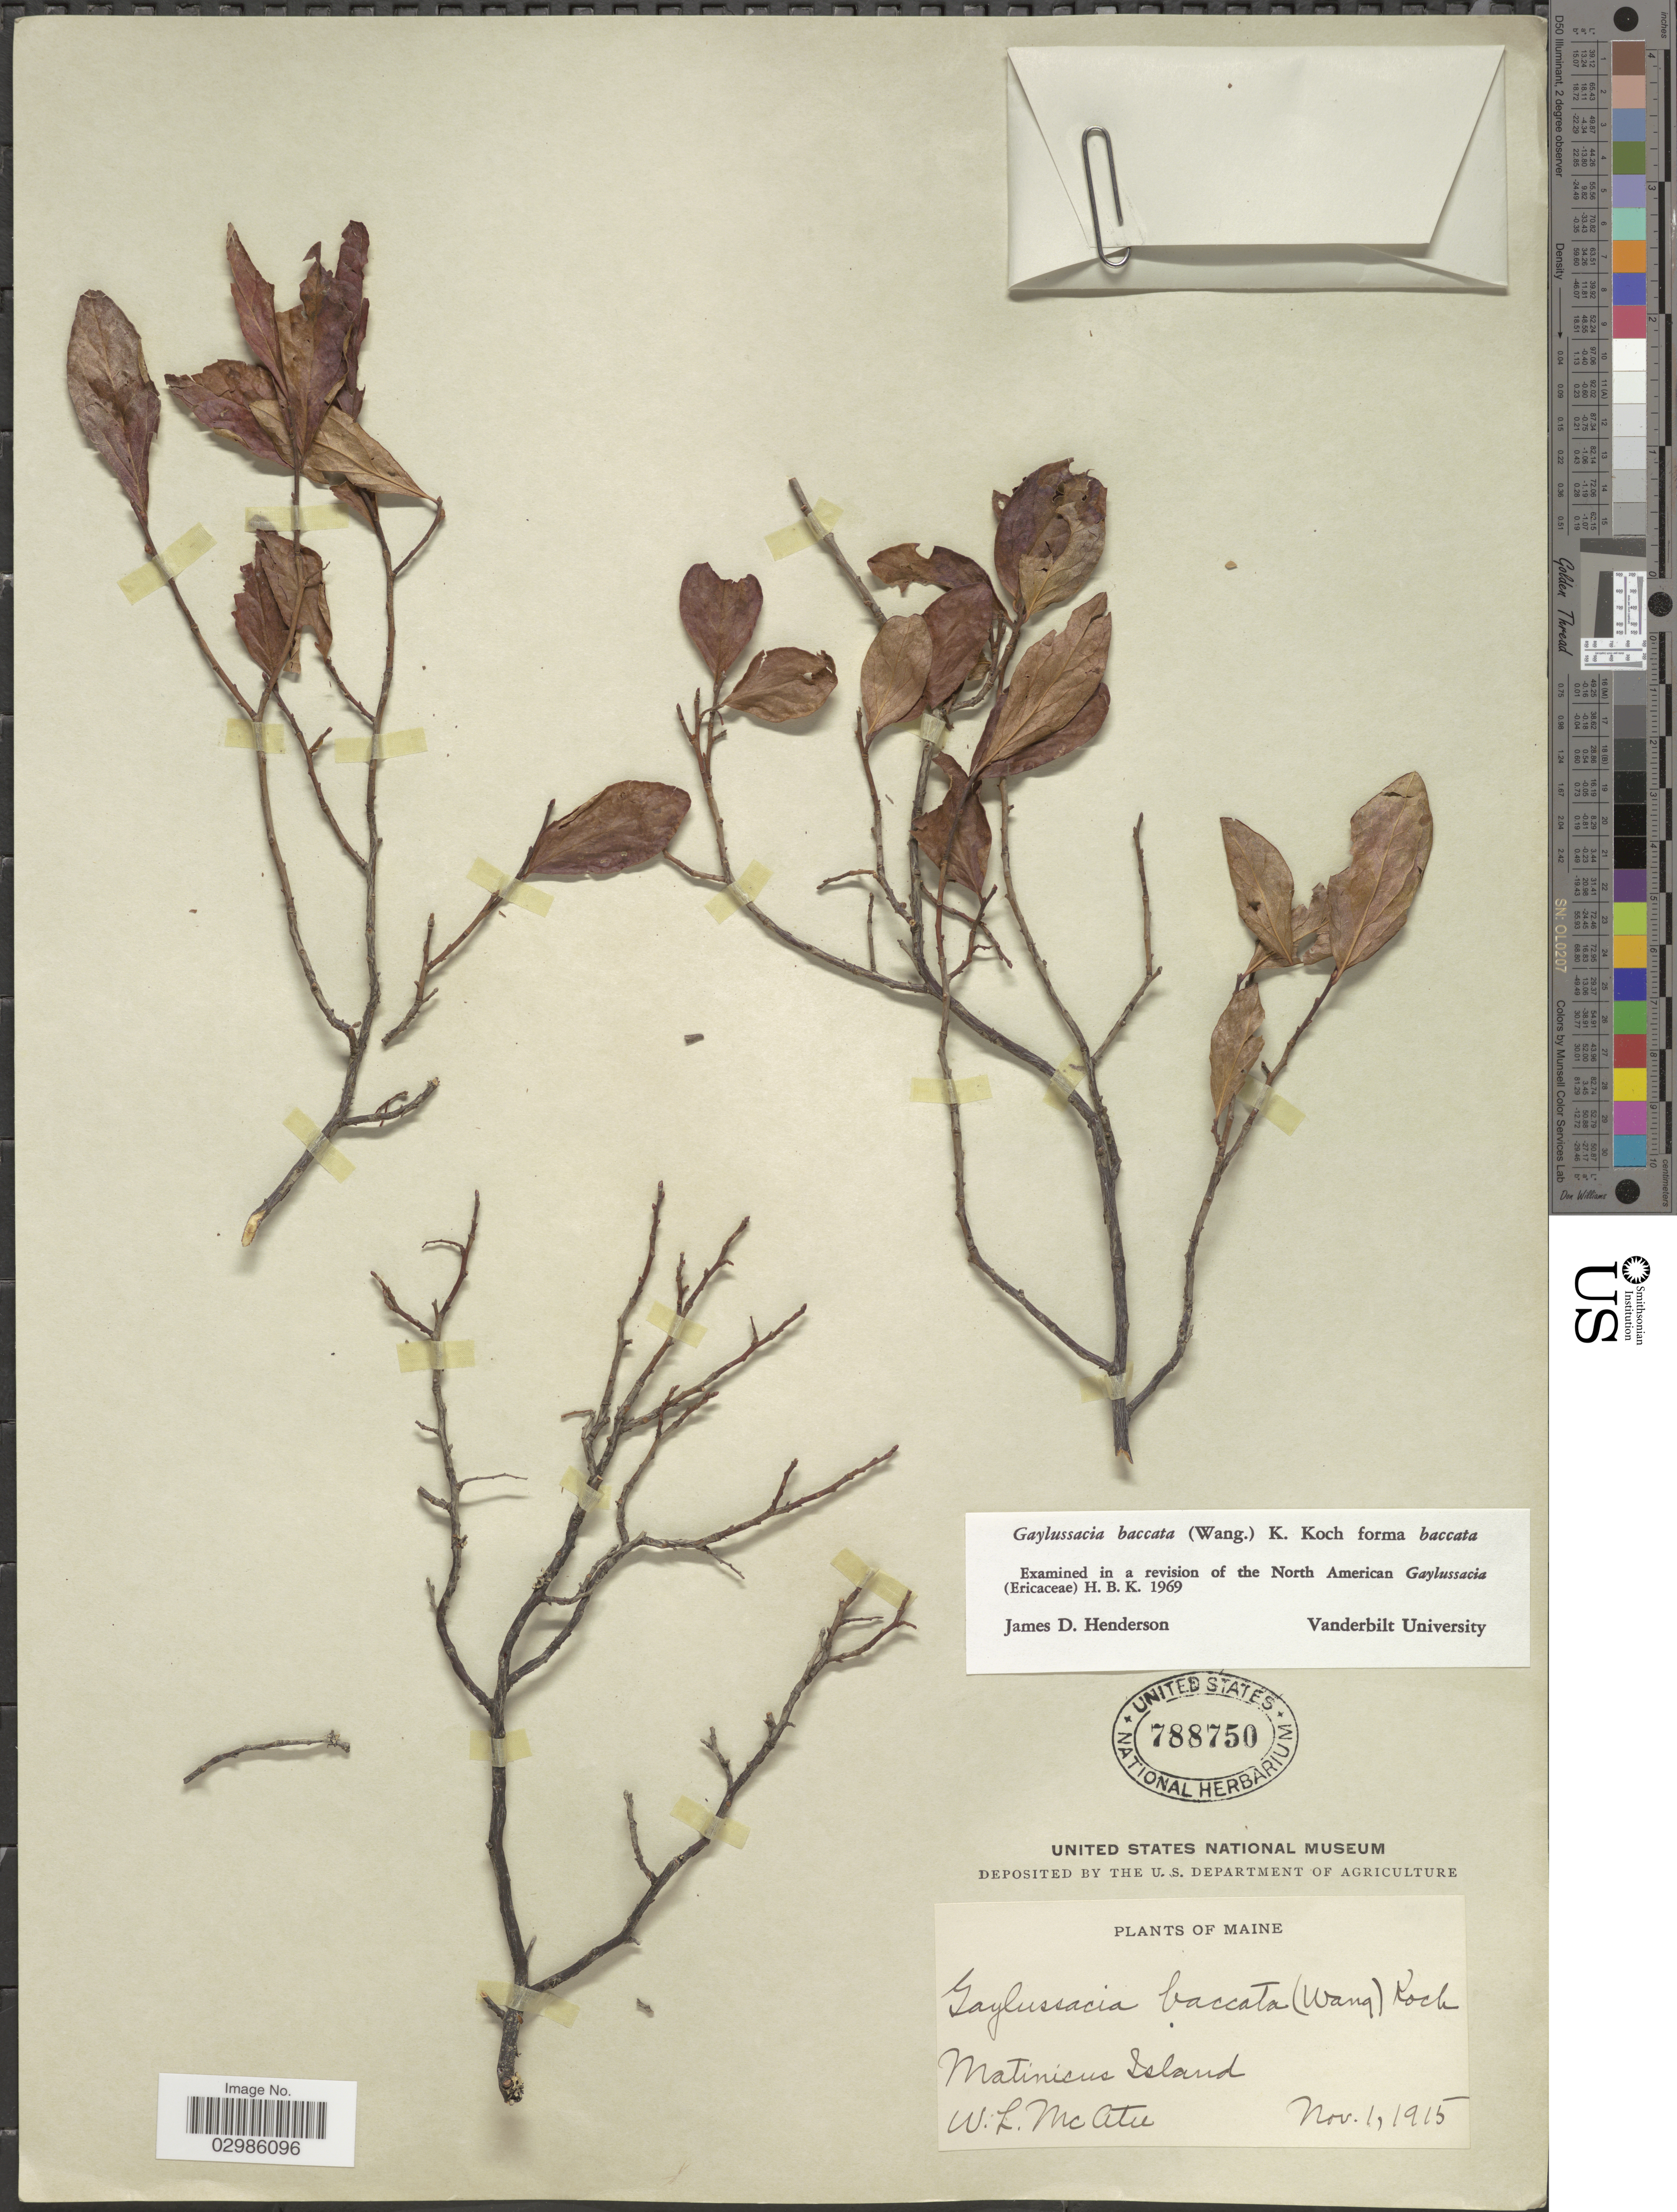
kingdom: Plantae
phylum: Tracheophyta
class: Magnoliopsida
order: Ericales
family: Ericaceae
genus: Gaylussacia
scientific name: Gaylussacia baccata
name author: (Wangenh.) K. Koch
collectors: W. McAtee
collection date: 1915-11-01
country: United States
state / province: Maine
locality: Matinicus Island.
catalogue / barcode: US 788750